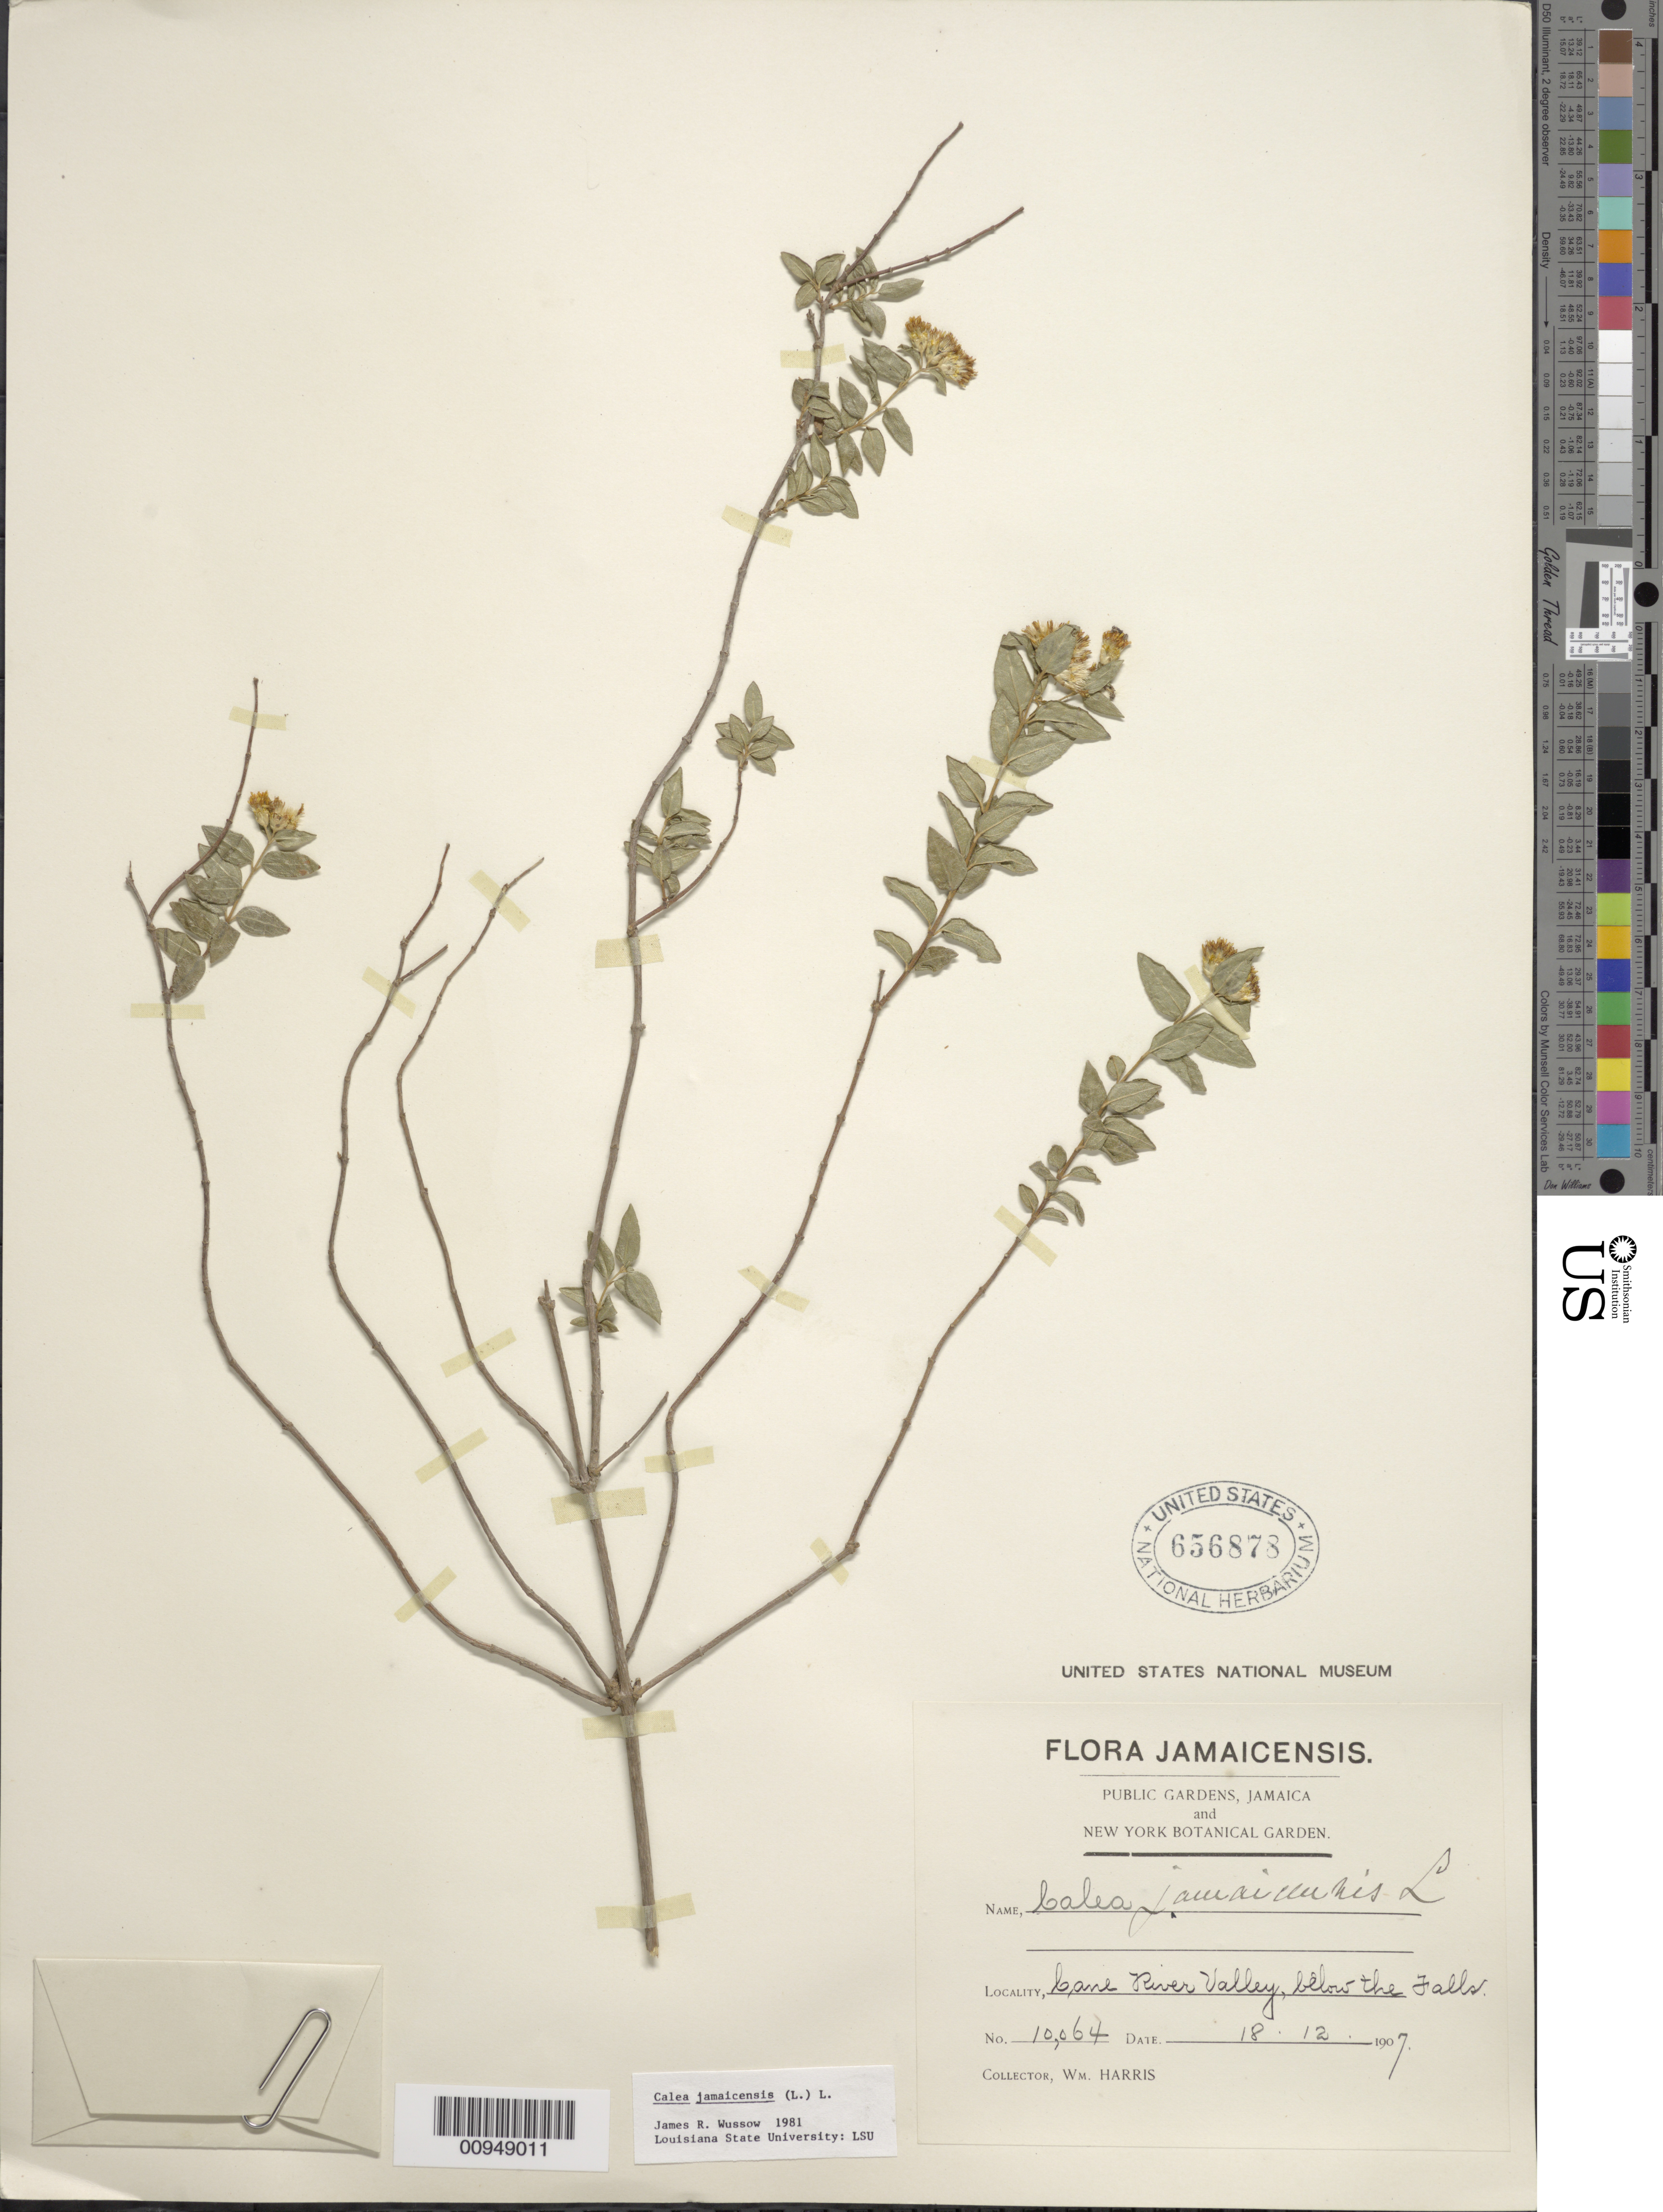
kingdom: Plantae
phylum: Tracheophyta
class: Magnoliopsida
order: Asterales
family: Asteraceae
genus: Calea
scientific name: Calea jamaicensis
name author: (L.) L.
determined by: Wussow, J. R.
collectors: W. H. Harris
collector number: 10064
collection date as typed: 18 Dec 1907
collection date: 1907-12-18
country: Jamaica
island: Jamaica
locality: Cane River Valley, below the Falls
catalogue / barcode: US 656878